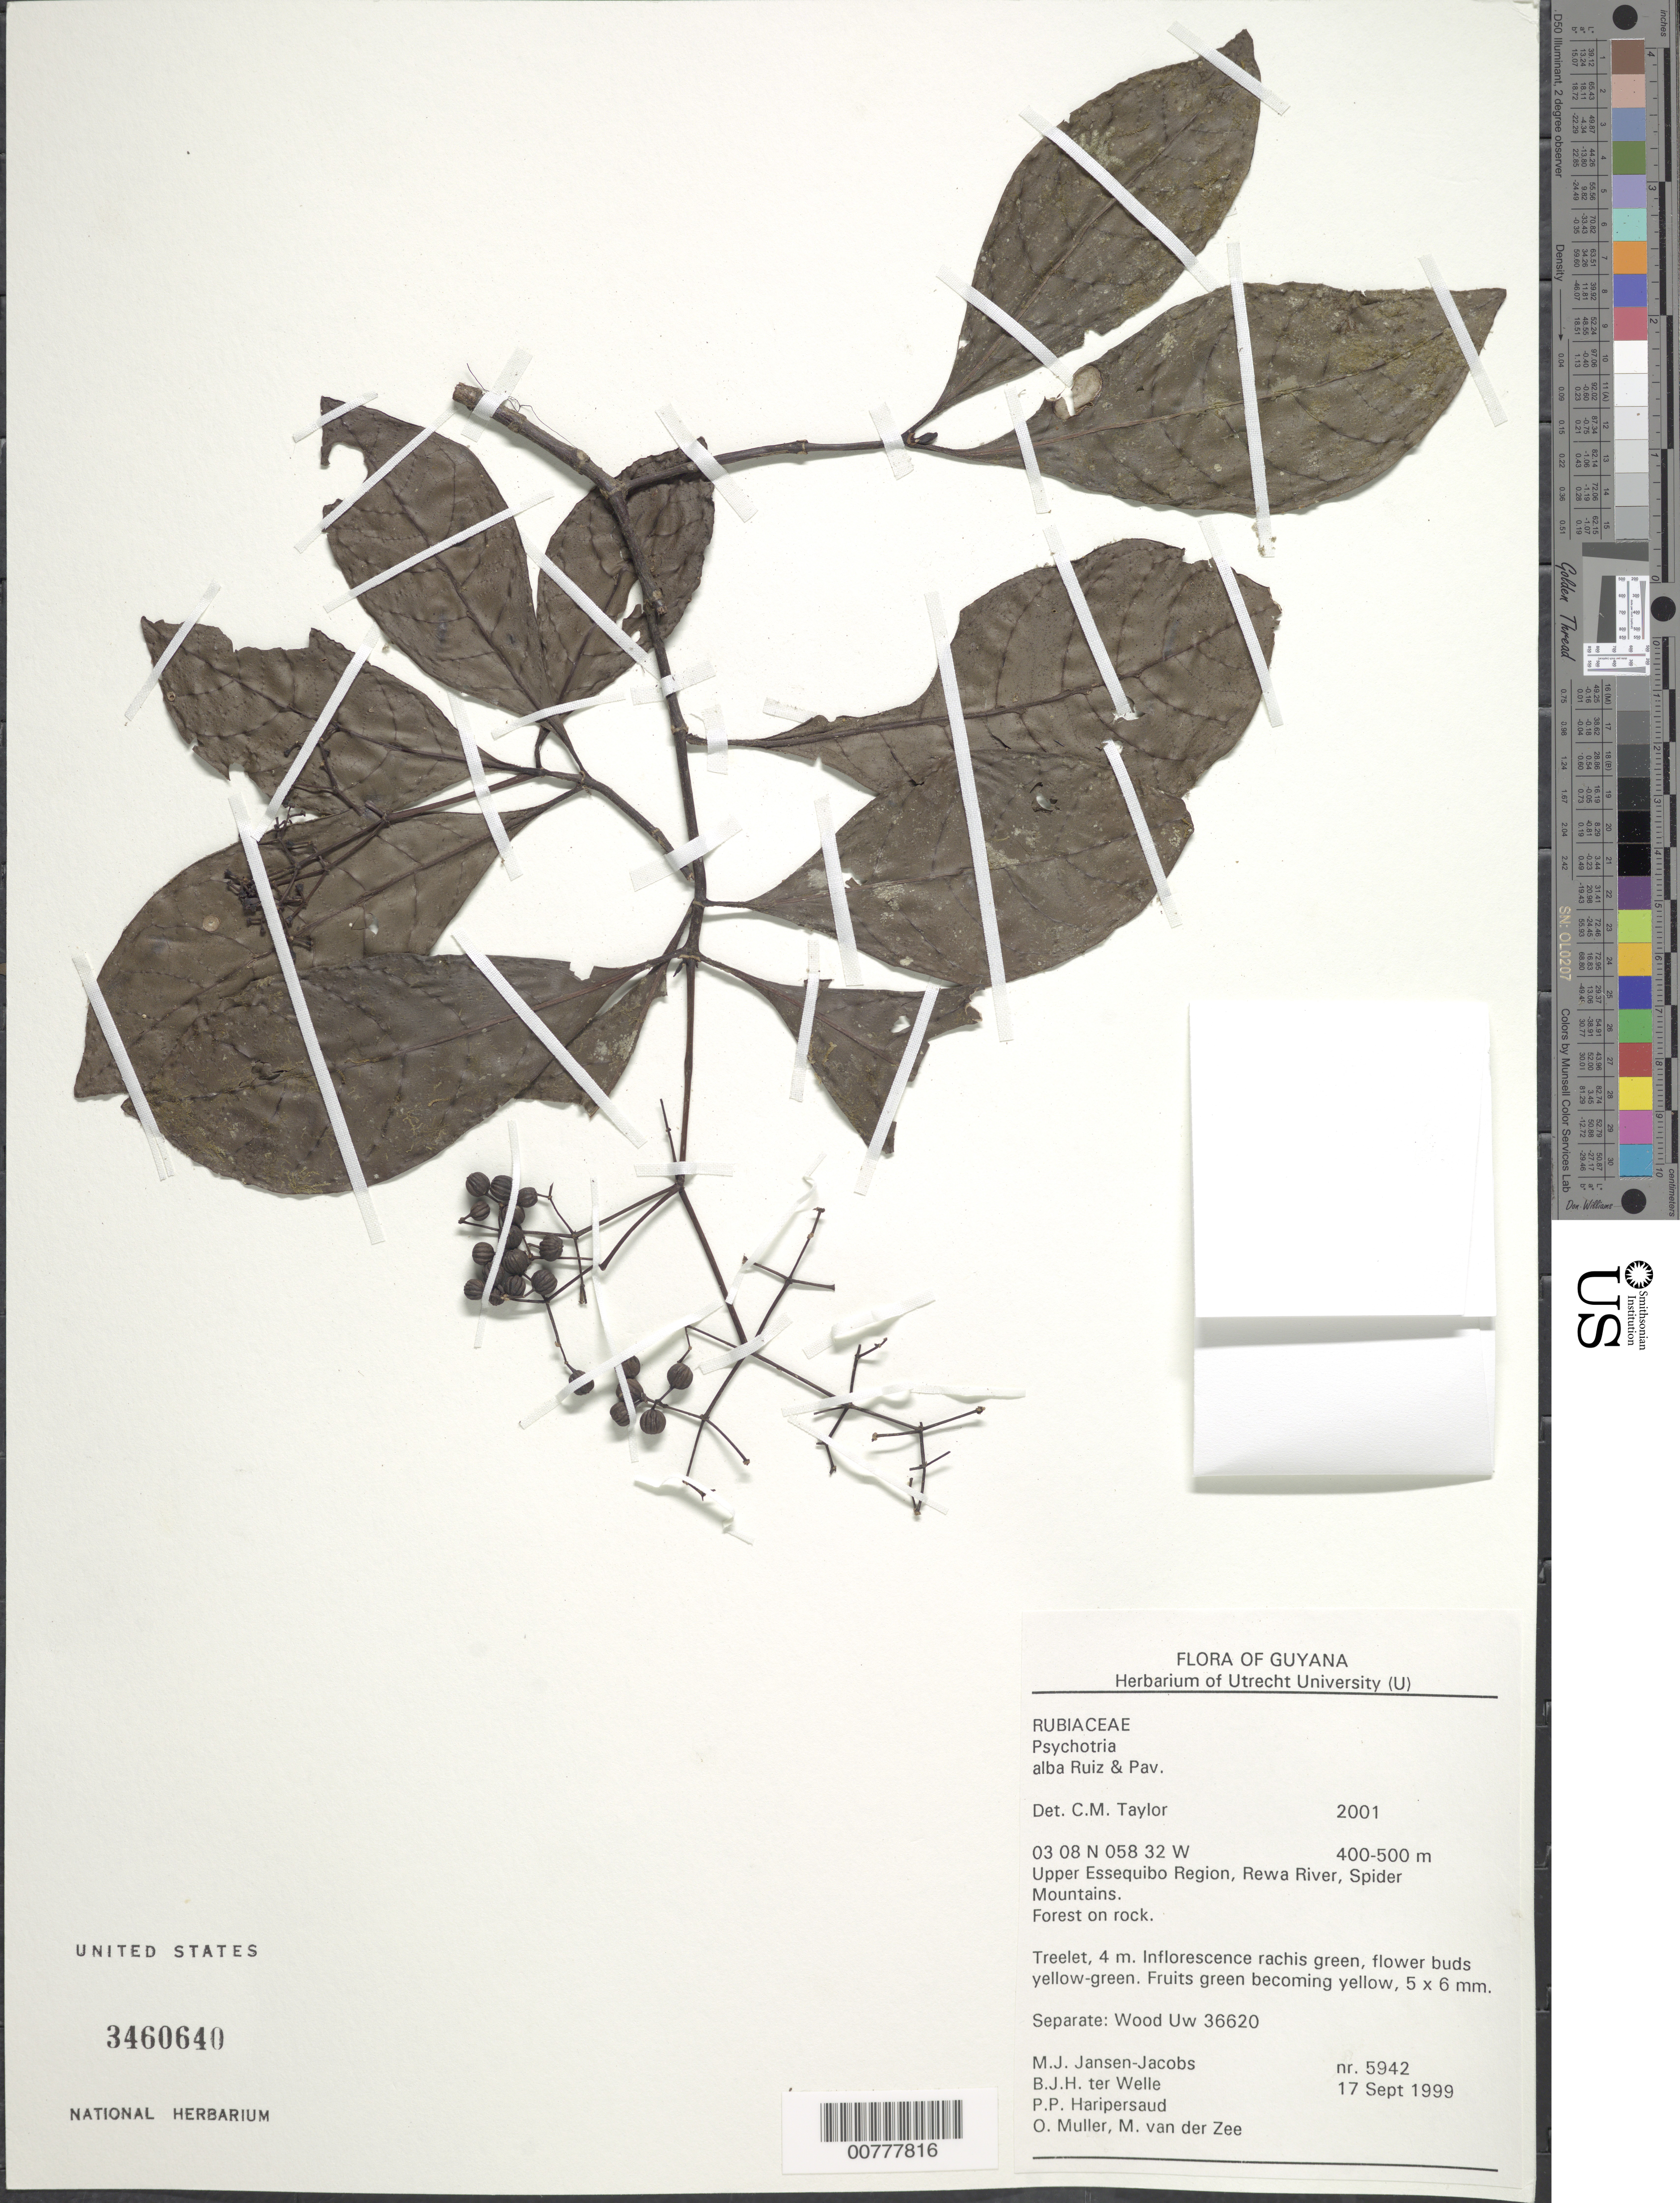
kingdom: Plantae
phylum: Tracheophyta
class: Magnoliopsida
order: Gentianales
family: Rubiaceae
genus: Psychotria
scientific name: Psychotria alba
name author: Ruiz & Pav.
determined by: Taylor, Charlotte M.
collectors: M. J. Jansen-Jacobs, B. Welle, P. Haripersaud, O. Muller & M. van der Zee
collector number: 5942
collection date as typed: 17-Sep-99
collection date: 1999-09-17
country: Guyana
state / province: U. Takutu-U. Essequibo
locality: Rewa River, Spider Mts., Upper Essequibo Region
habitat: Forest on rock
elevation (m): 400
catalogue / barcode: US 3460640